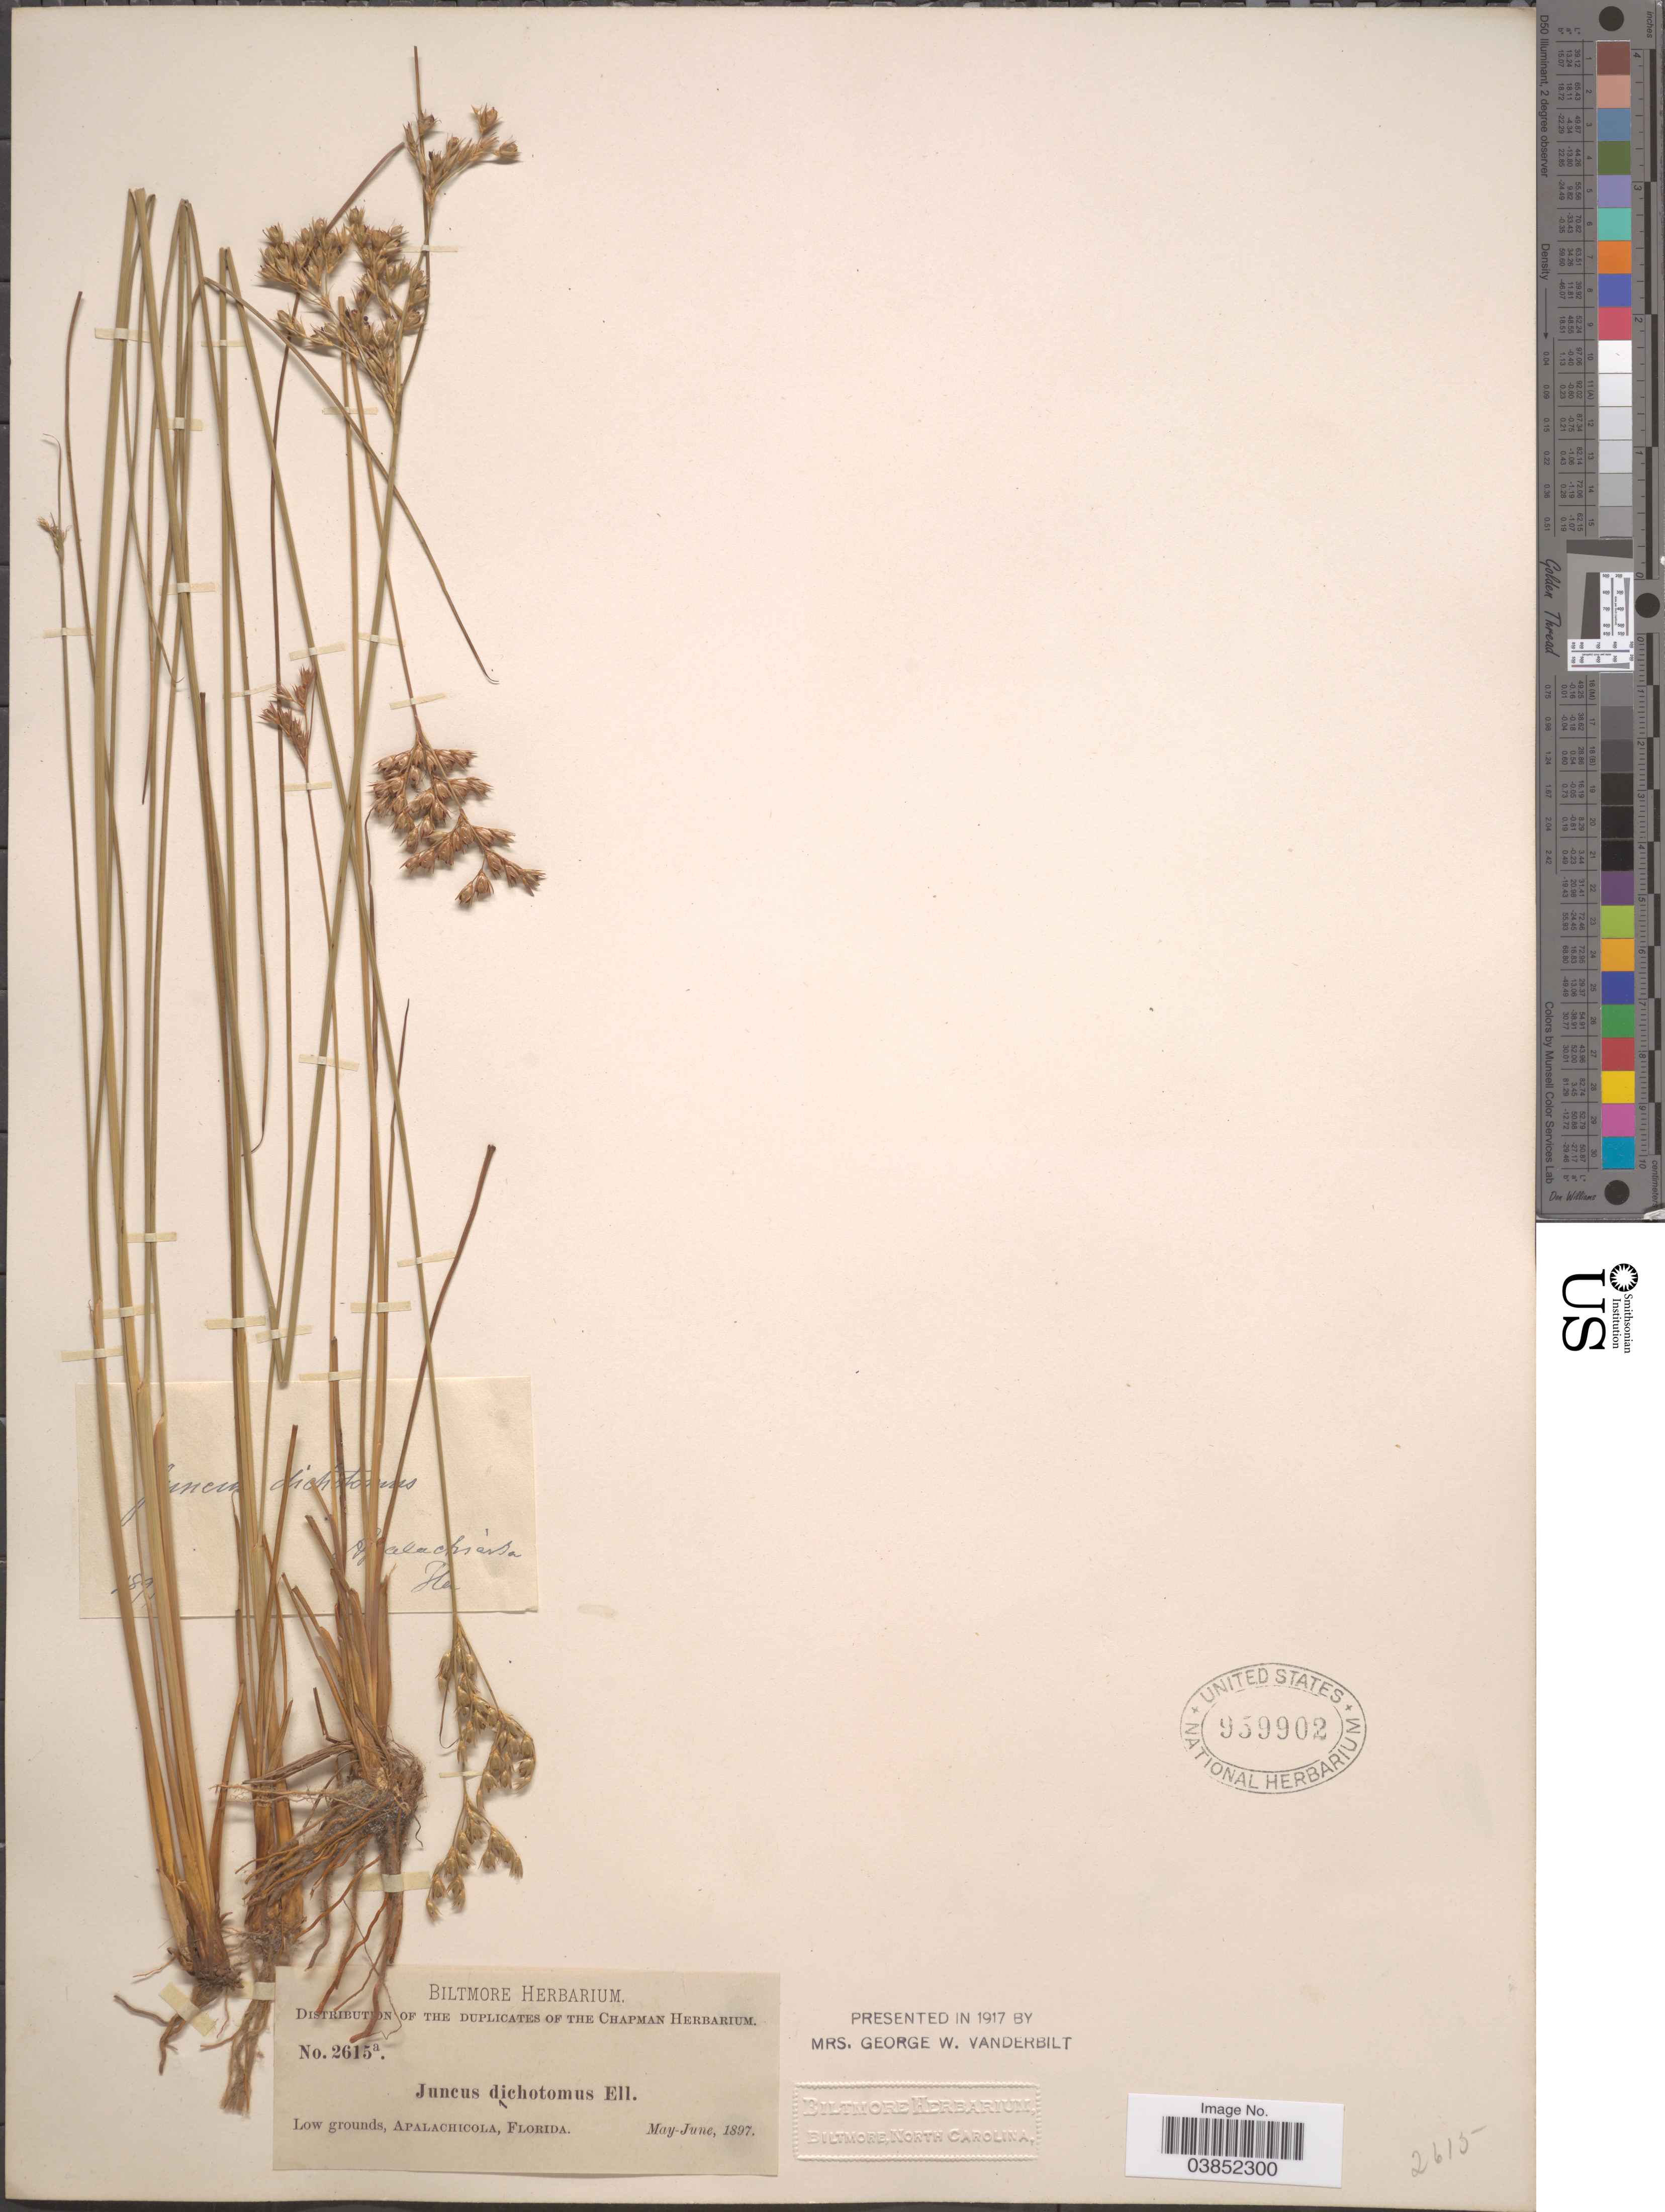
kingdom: Plantae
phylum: Tracheophyta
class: Liliopsida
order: Poales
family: Juncaceae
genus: Juncus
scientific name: Juncus dichotomus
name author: Elliott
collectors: ex herb. Biltmore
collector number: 2615a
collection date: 1897-05/1897-06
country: United States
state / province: Florida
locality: Low grounds, Apalachicola.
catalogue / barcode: US 959902